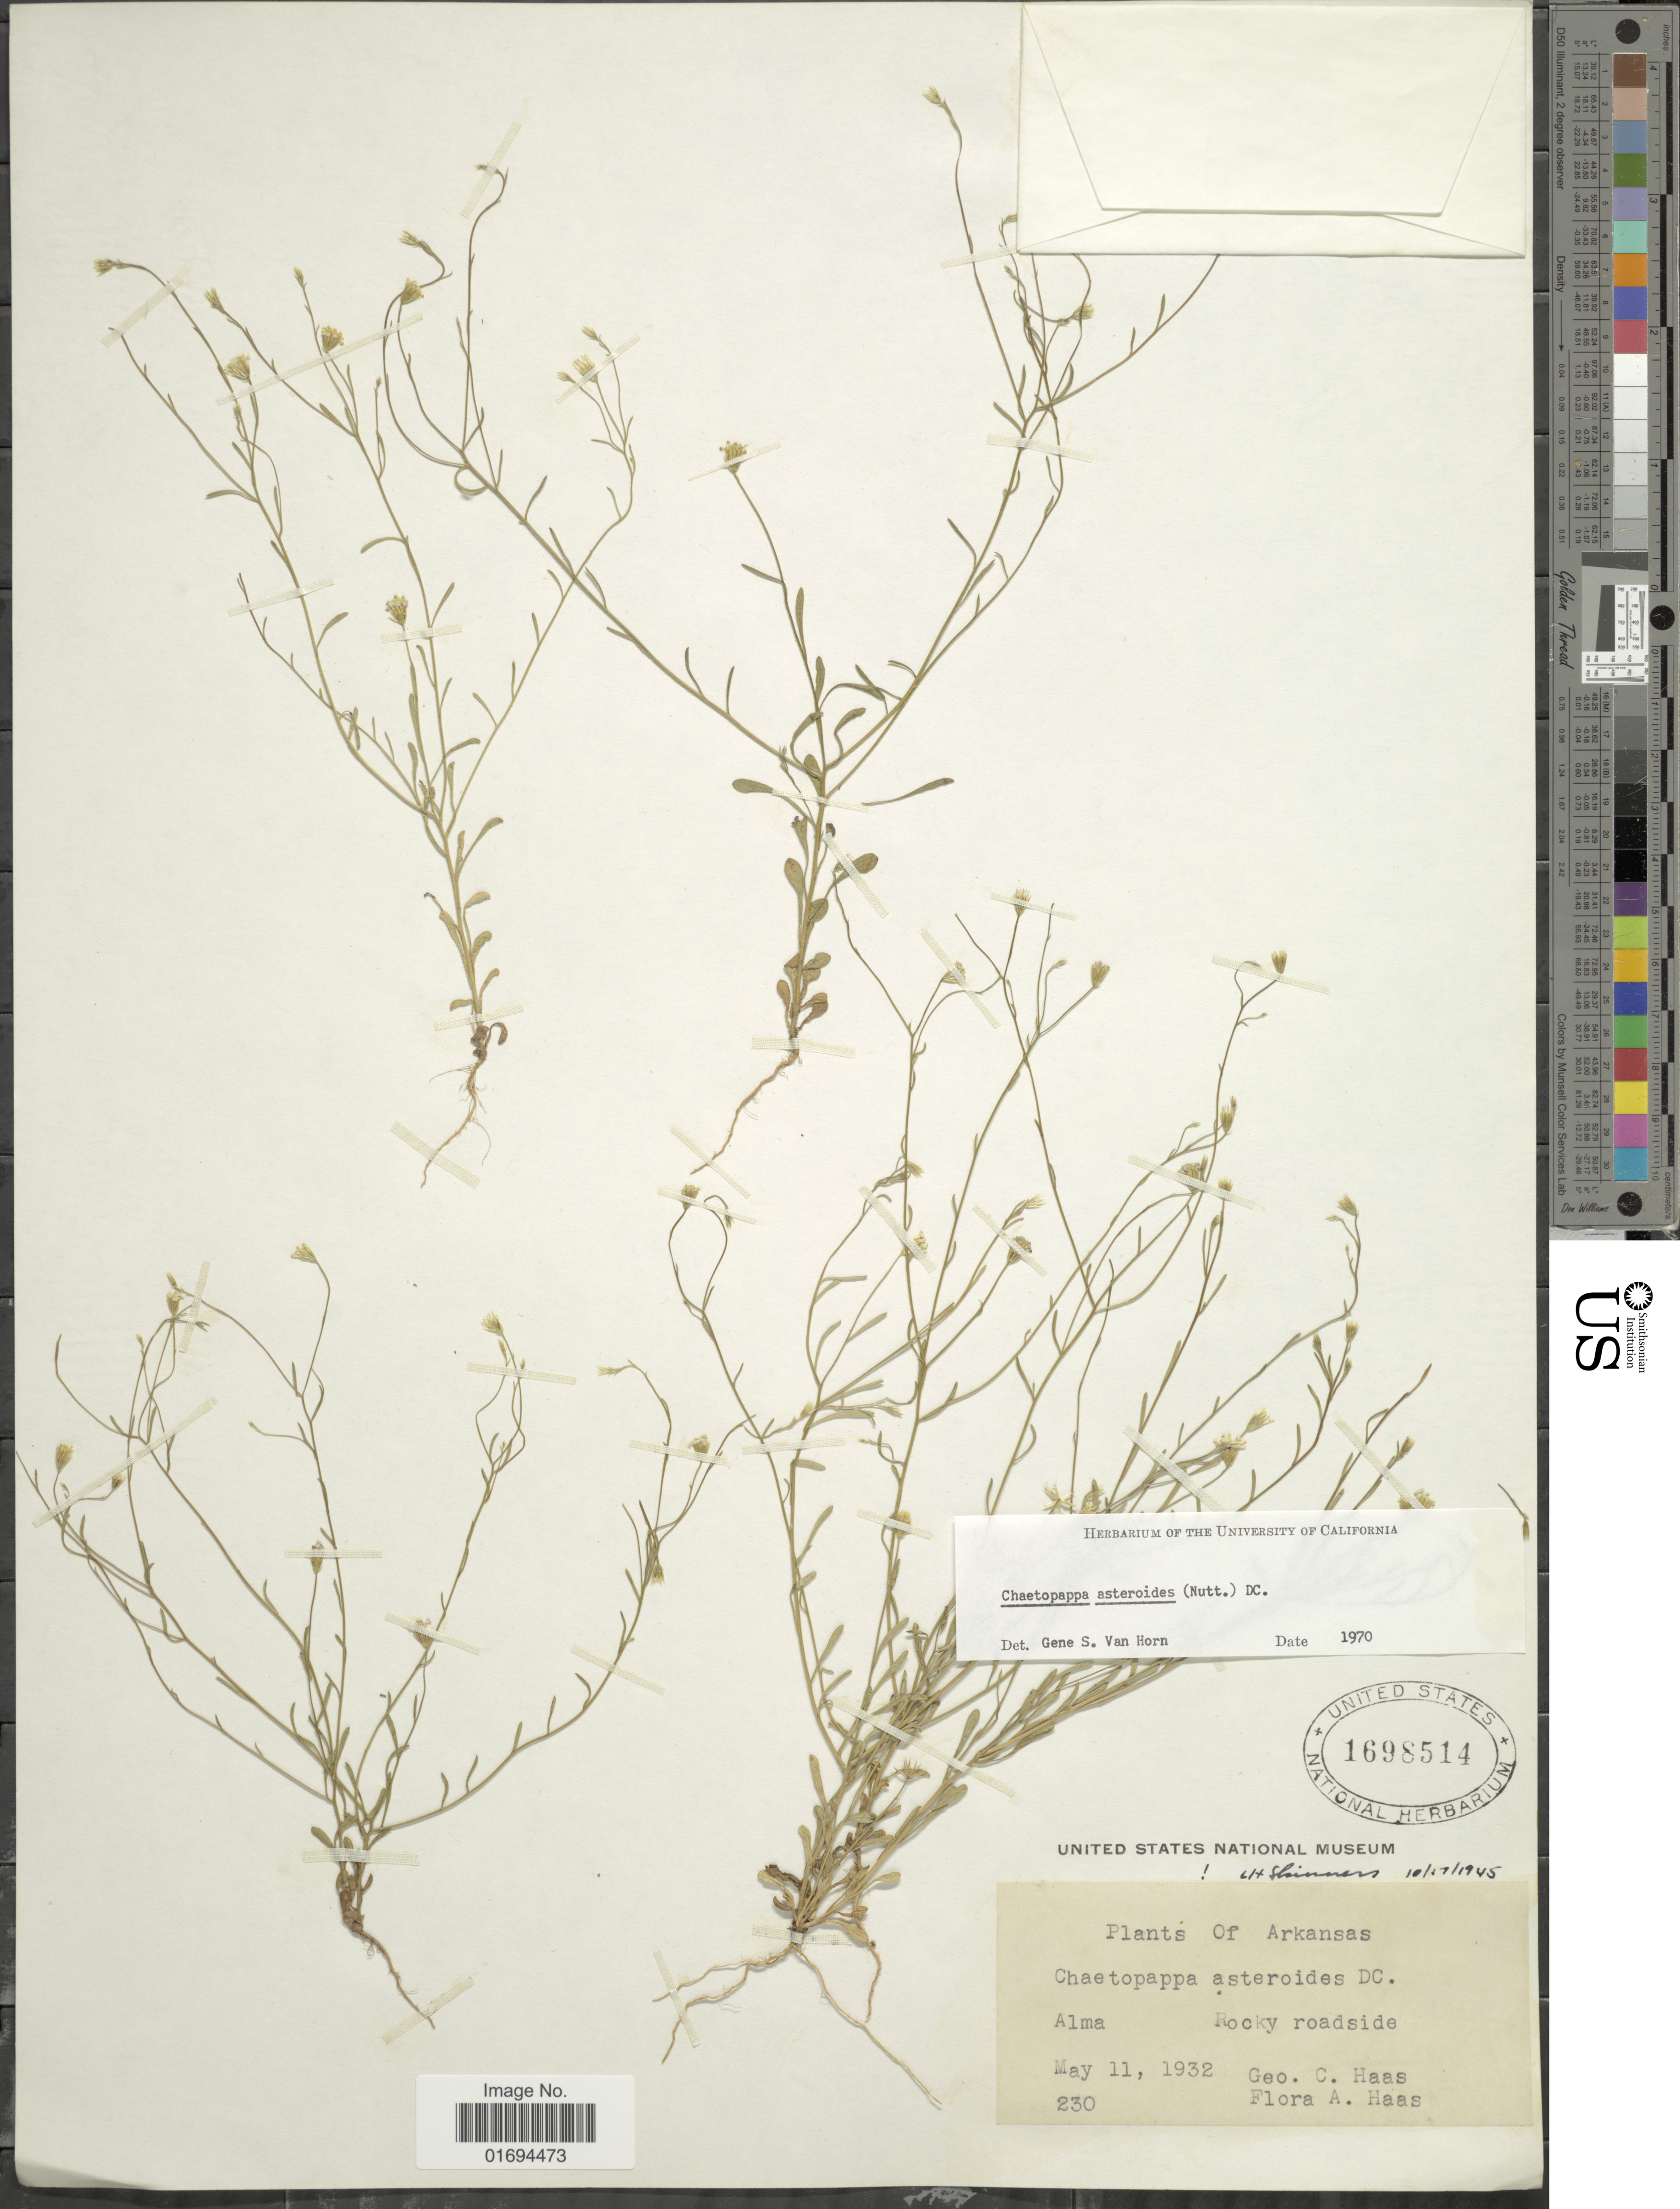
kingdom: Plantae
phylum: Tracheophyta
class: Magnoliopsida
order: Asterales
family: Asteraceae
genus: Chaetopappa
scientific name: Chaetopappa asteroides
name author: (Nutt.) DC.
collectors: G. Haas & F. A. Haas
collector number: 230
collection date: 1932-05-11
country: United States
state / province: Arkansas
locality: Alma, Rocky roadside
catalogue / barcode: US 1698514